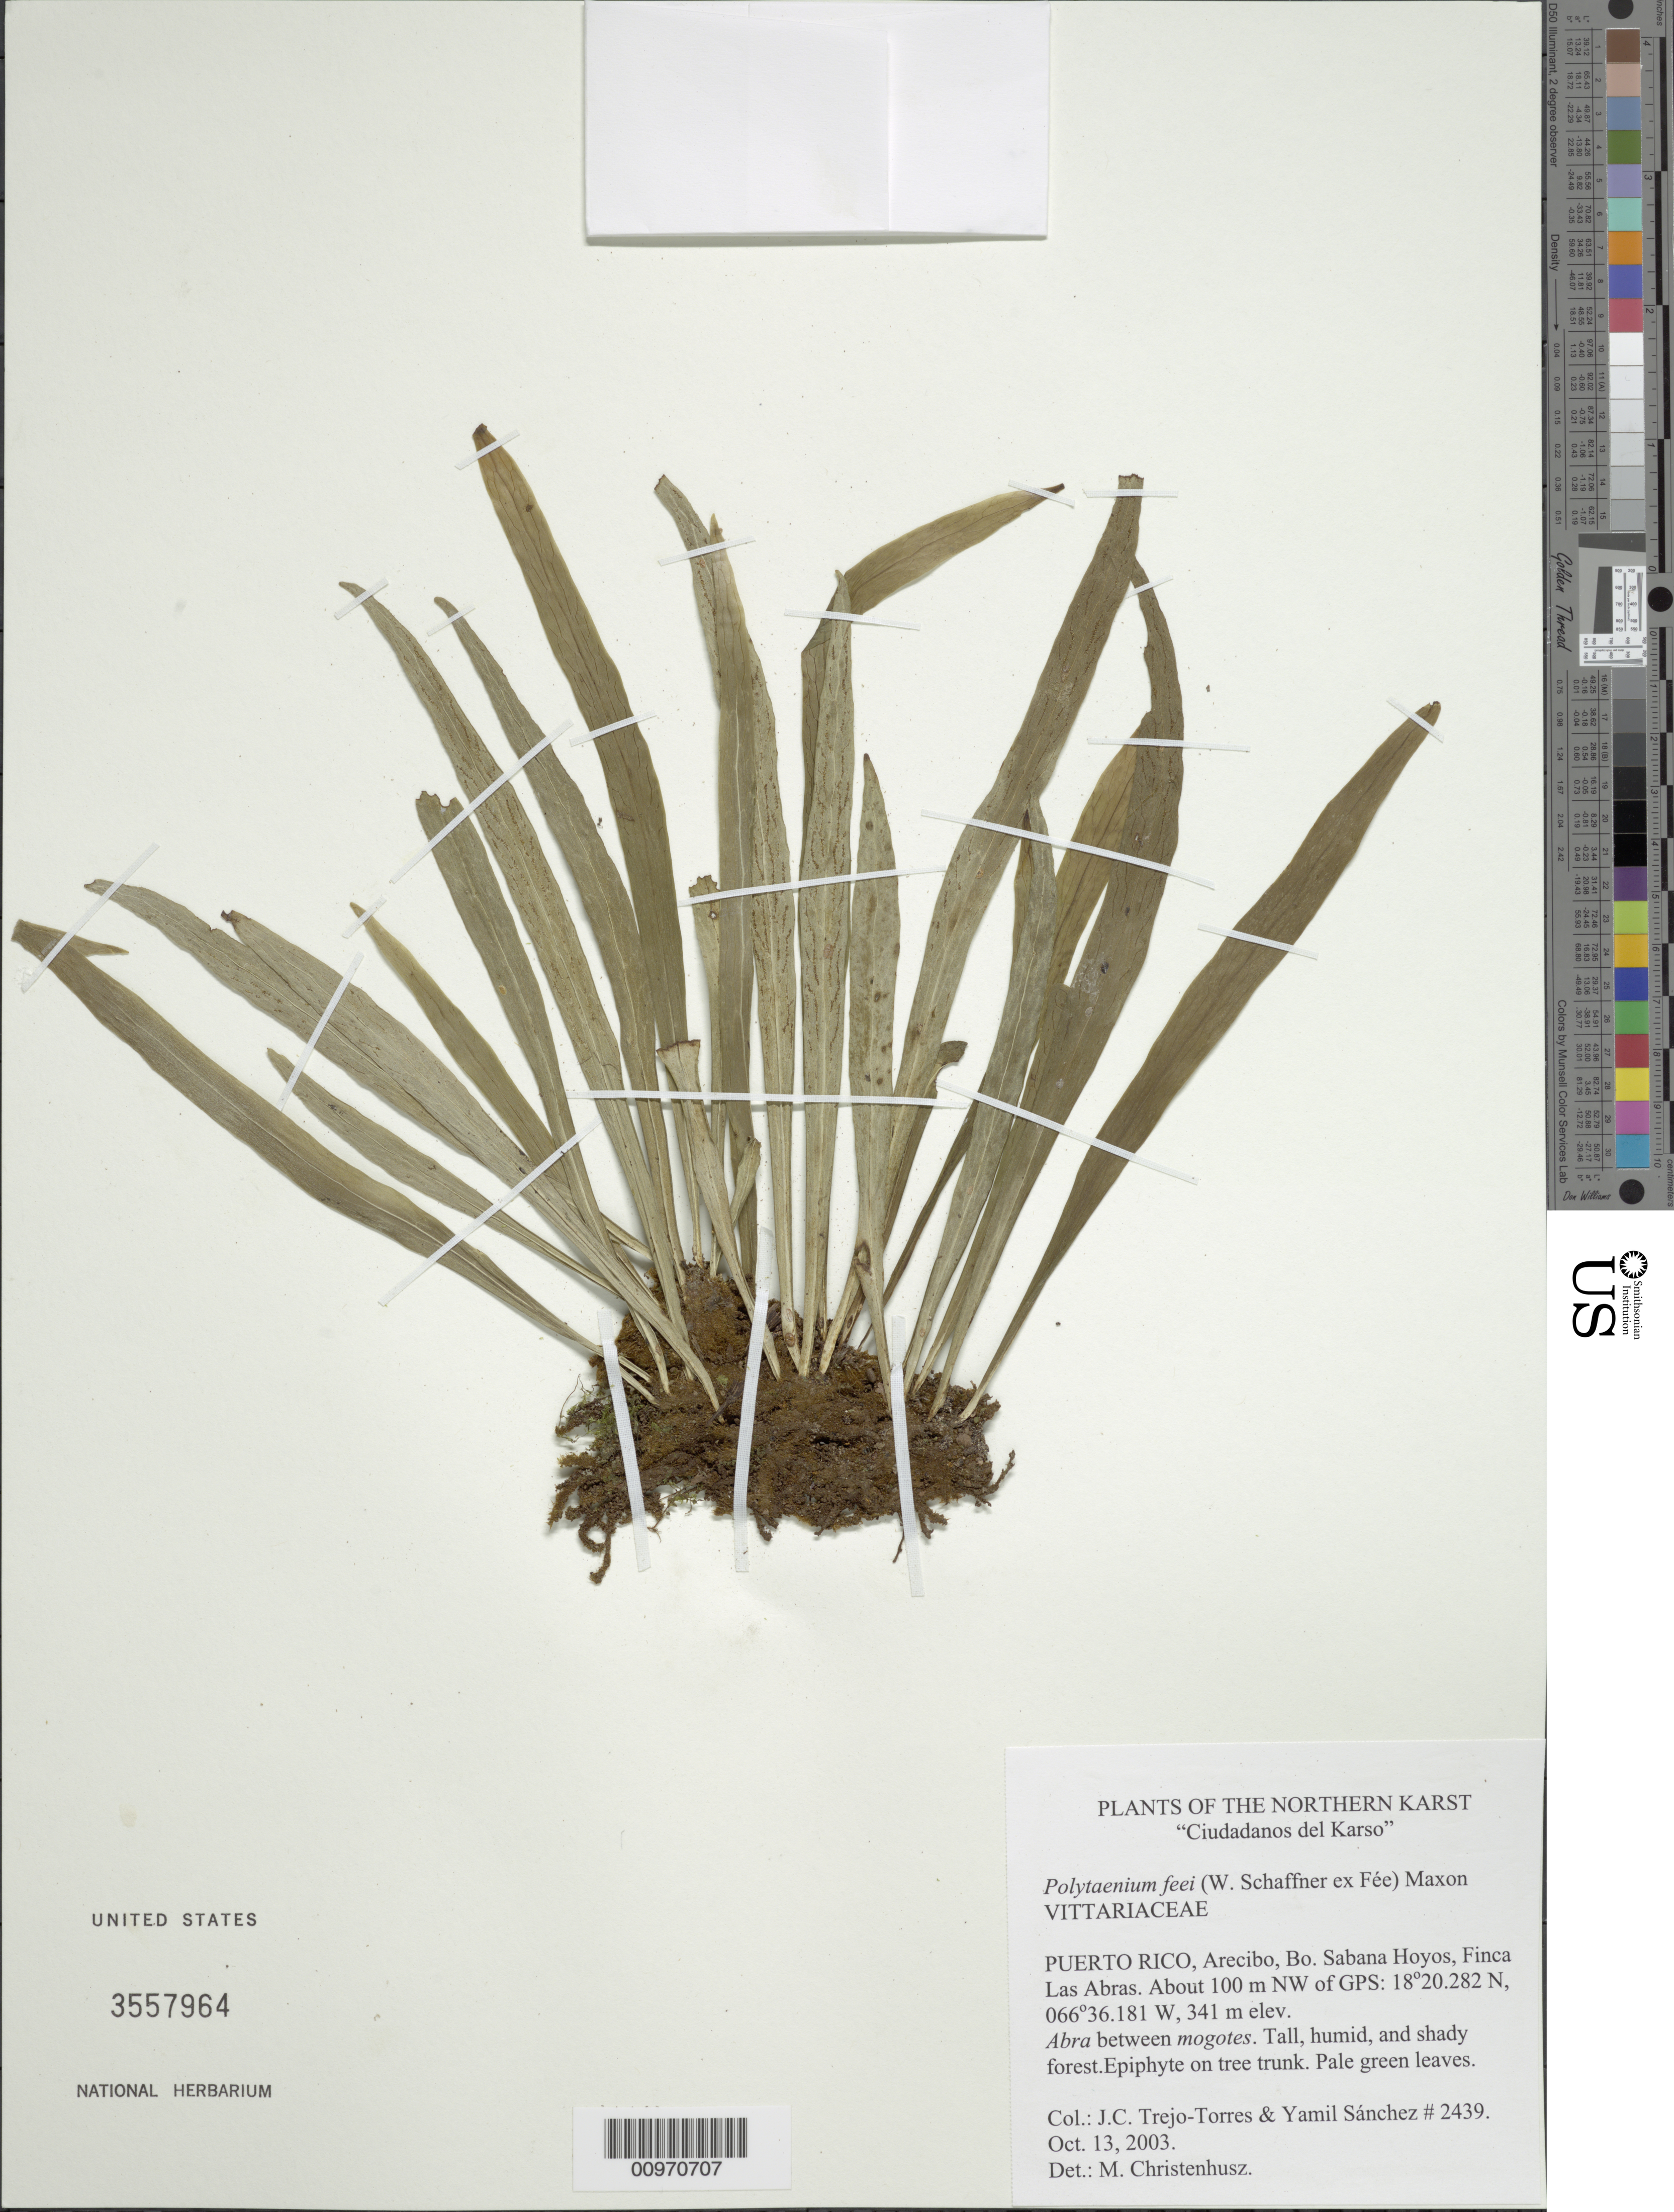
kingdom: Plantae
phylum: Tracheophyta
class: Polypodiopsida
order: Polypodiales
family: Pteridaceae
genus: Polytaenium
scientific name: Polytaenium lanceolatum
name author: (L.) Desv.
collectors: J. C. Trejo-Torres & Y. Sánchez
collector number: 2439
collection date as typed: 13 Oct 2003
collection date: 2003-10-13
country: Puerto Rico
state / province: Arecibo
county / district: Bo. Sabana Hoyos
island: Puerto Rico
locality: Finca Las Abras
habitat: Abra between mogotes. Tall, humid and shady forest.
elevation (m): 341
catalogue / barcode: US 3557964